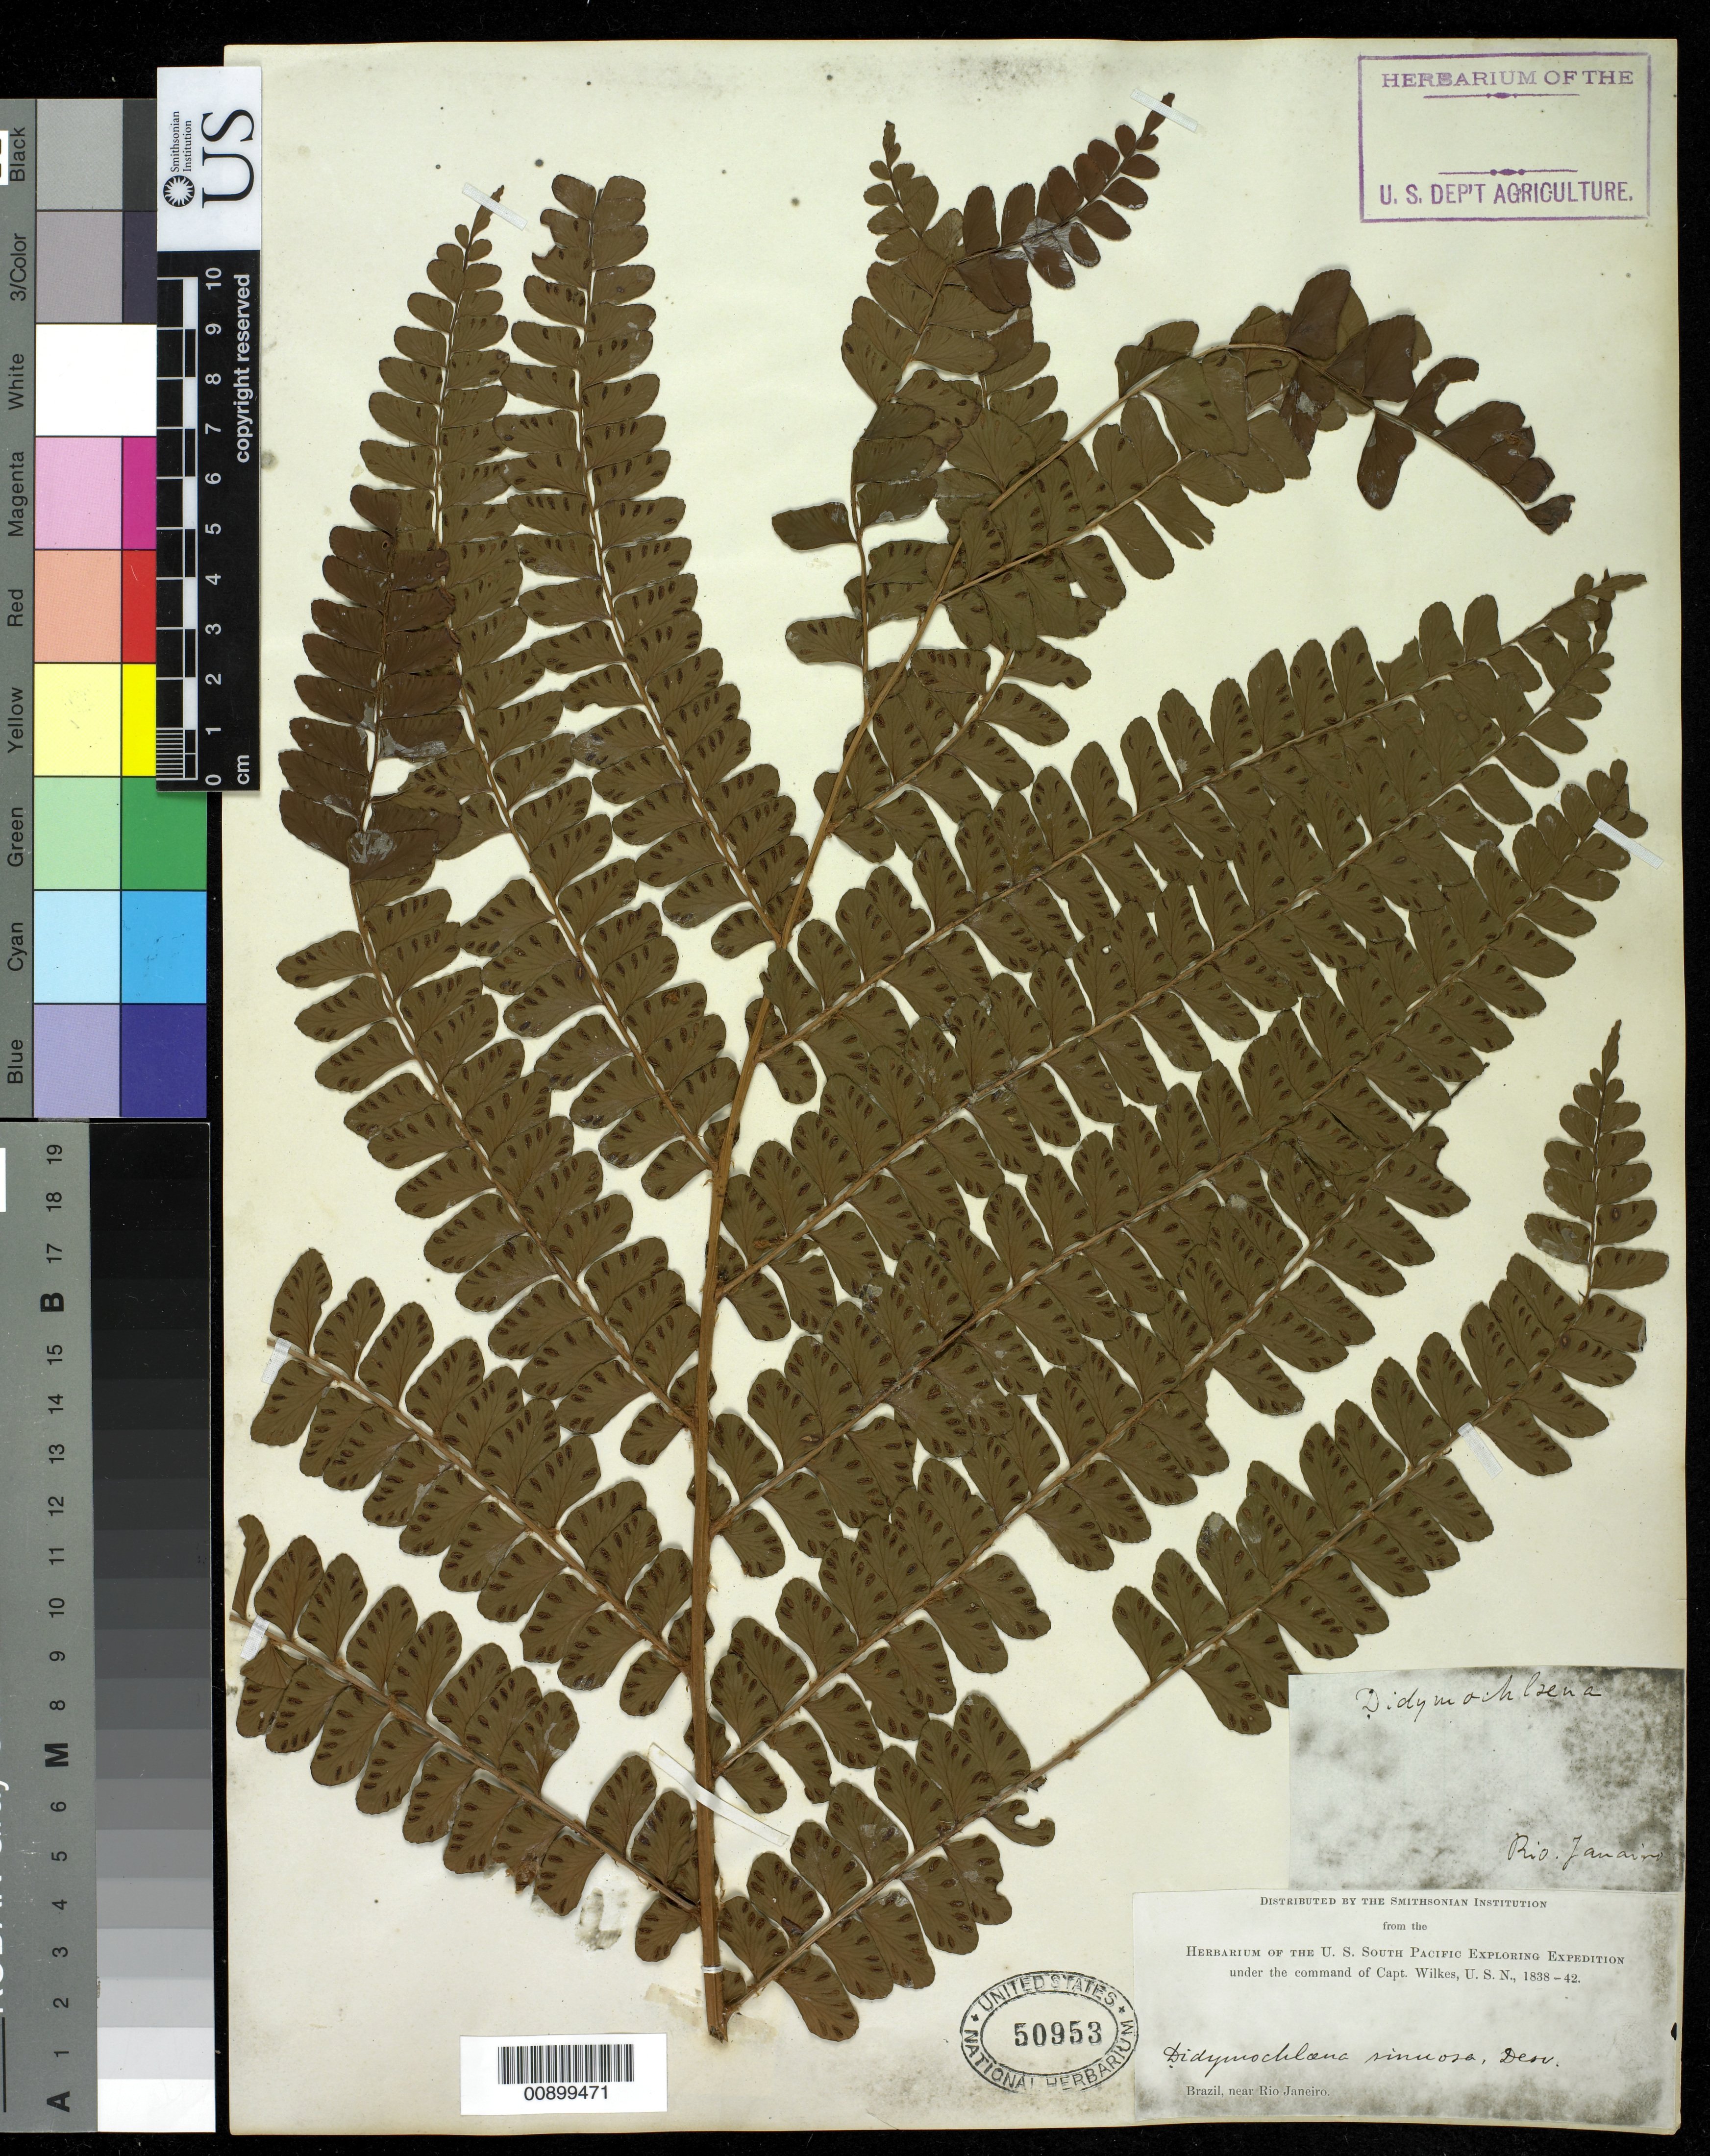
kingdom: Plantae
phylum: Tracheophyta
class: Polypodiopsida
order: Polypodiales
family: Didymochlaenaceae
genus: Didymochlaena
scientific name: Didymochlaena truncatula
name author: (Sw.) J. Sm.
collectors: Wilkes Explor. Exped.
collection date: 1838/1842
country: Brazil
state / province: Rio de Janeiro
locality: Brazil, near Rio Janeiro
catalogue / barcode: US 50953